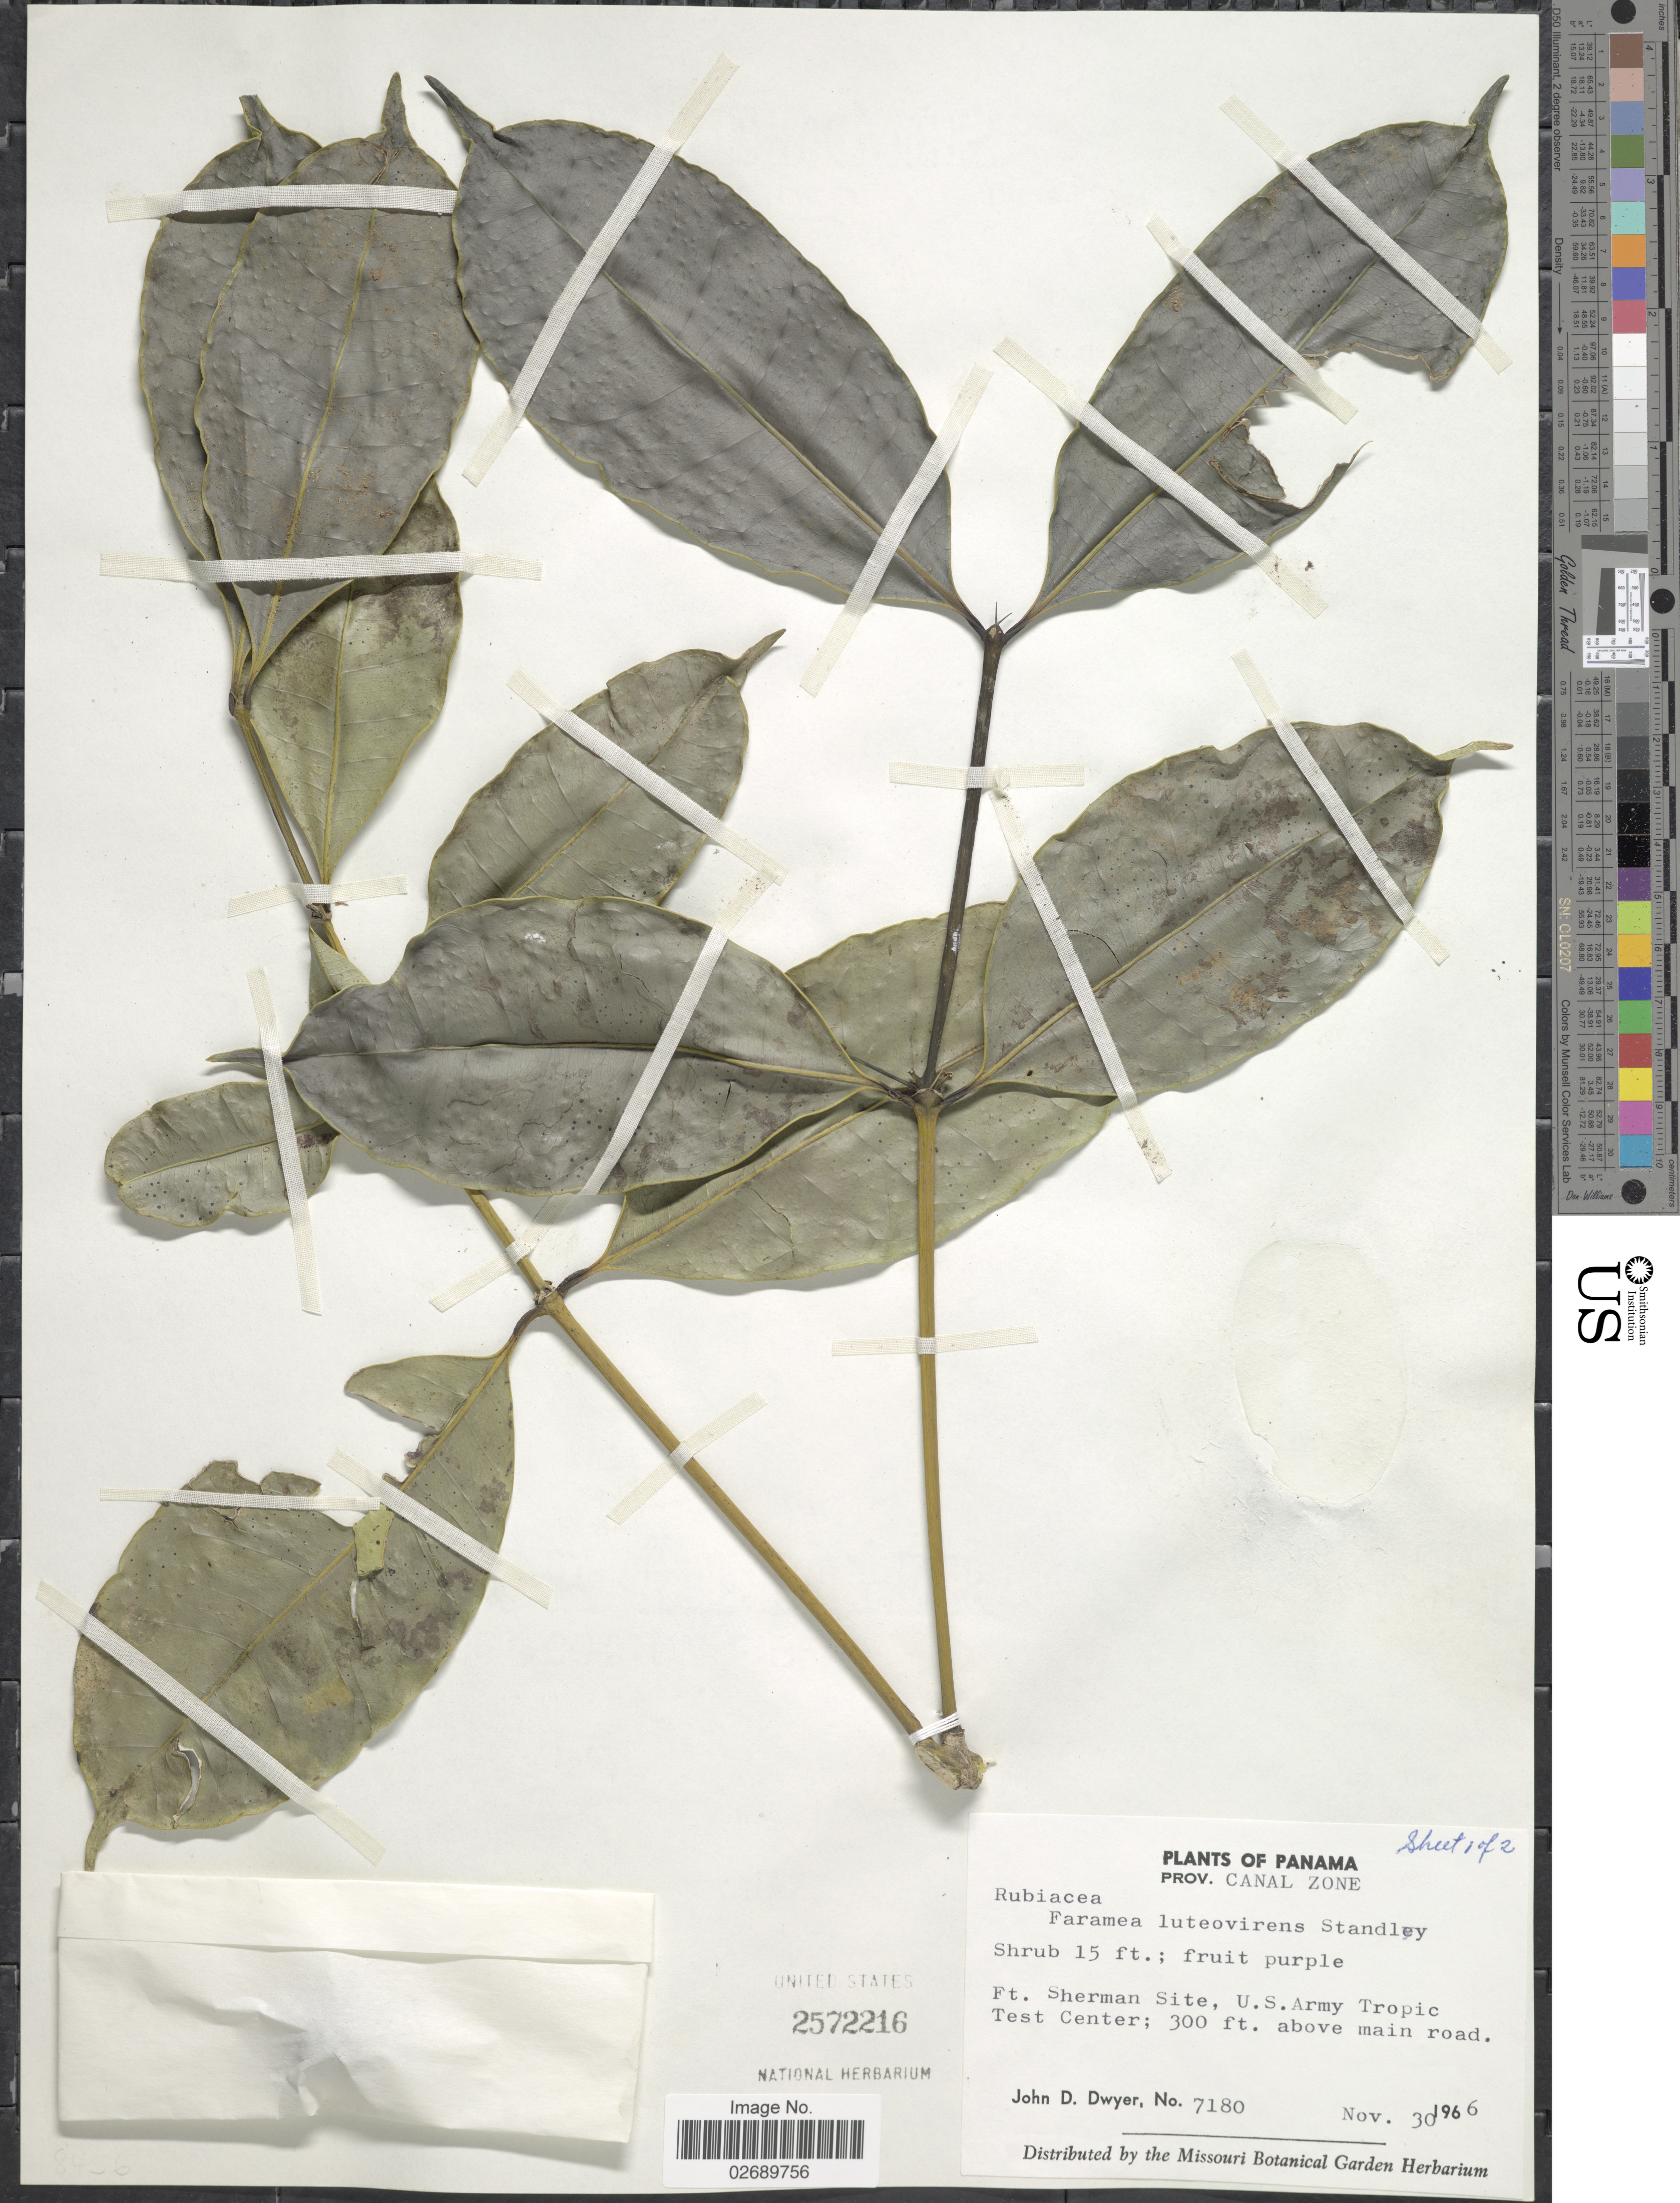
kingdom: Plantae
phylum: Tracheophyta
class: Magnoliopsida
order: Gentianales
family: Rubiaceae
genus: Faramea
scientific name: Faramea luteovirens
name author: Standl.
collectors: J. D. Dwyer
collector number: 7180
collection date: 1966-11-30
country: Panama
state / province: Colón / Panamá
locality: Prov. Canal Zone. Ft. Sherman Site, U.S. Army Tropic Test Centger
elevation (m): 91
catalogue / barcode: US 2572216